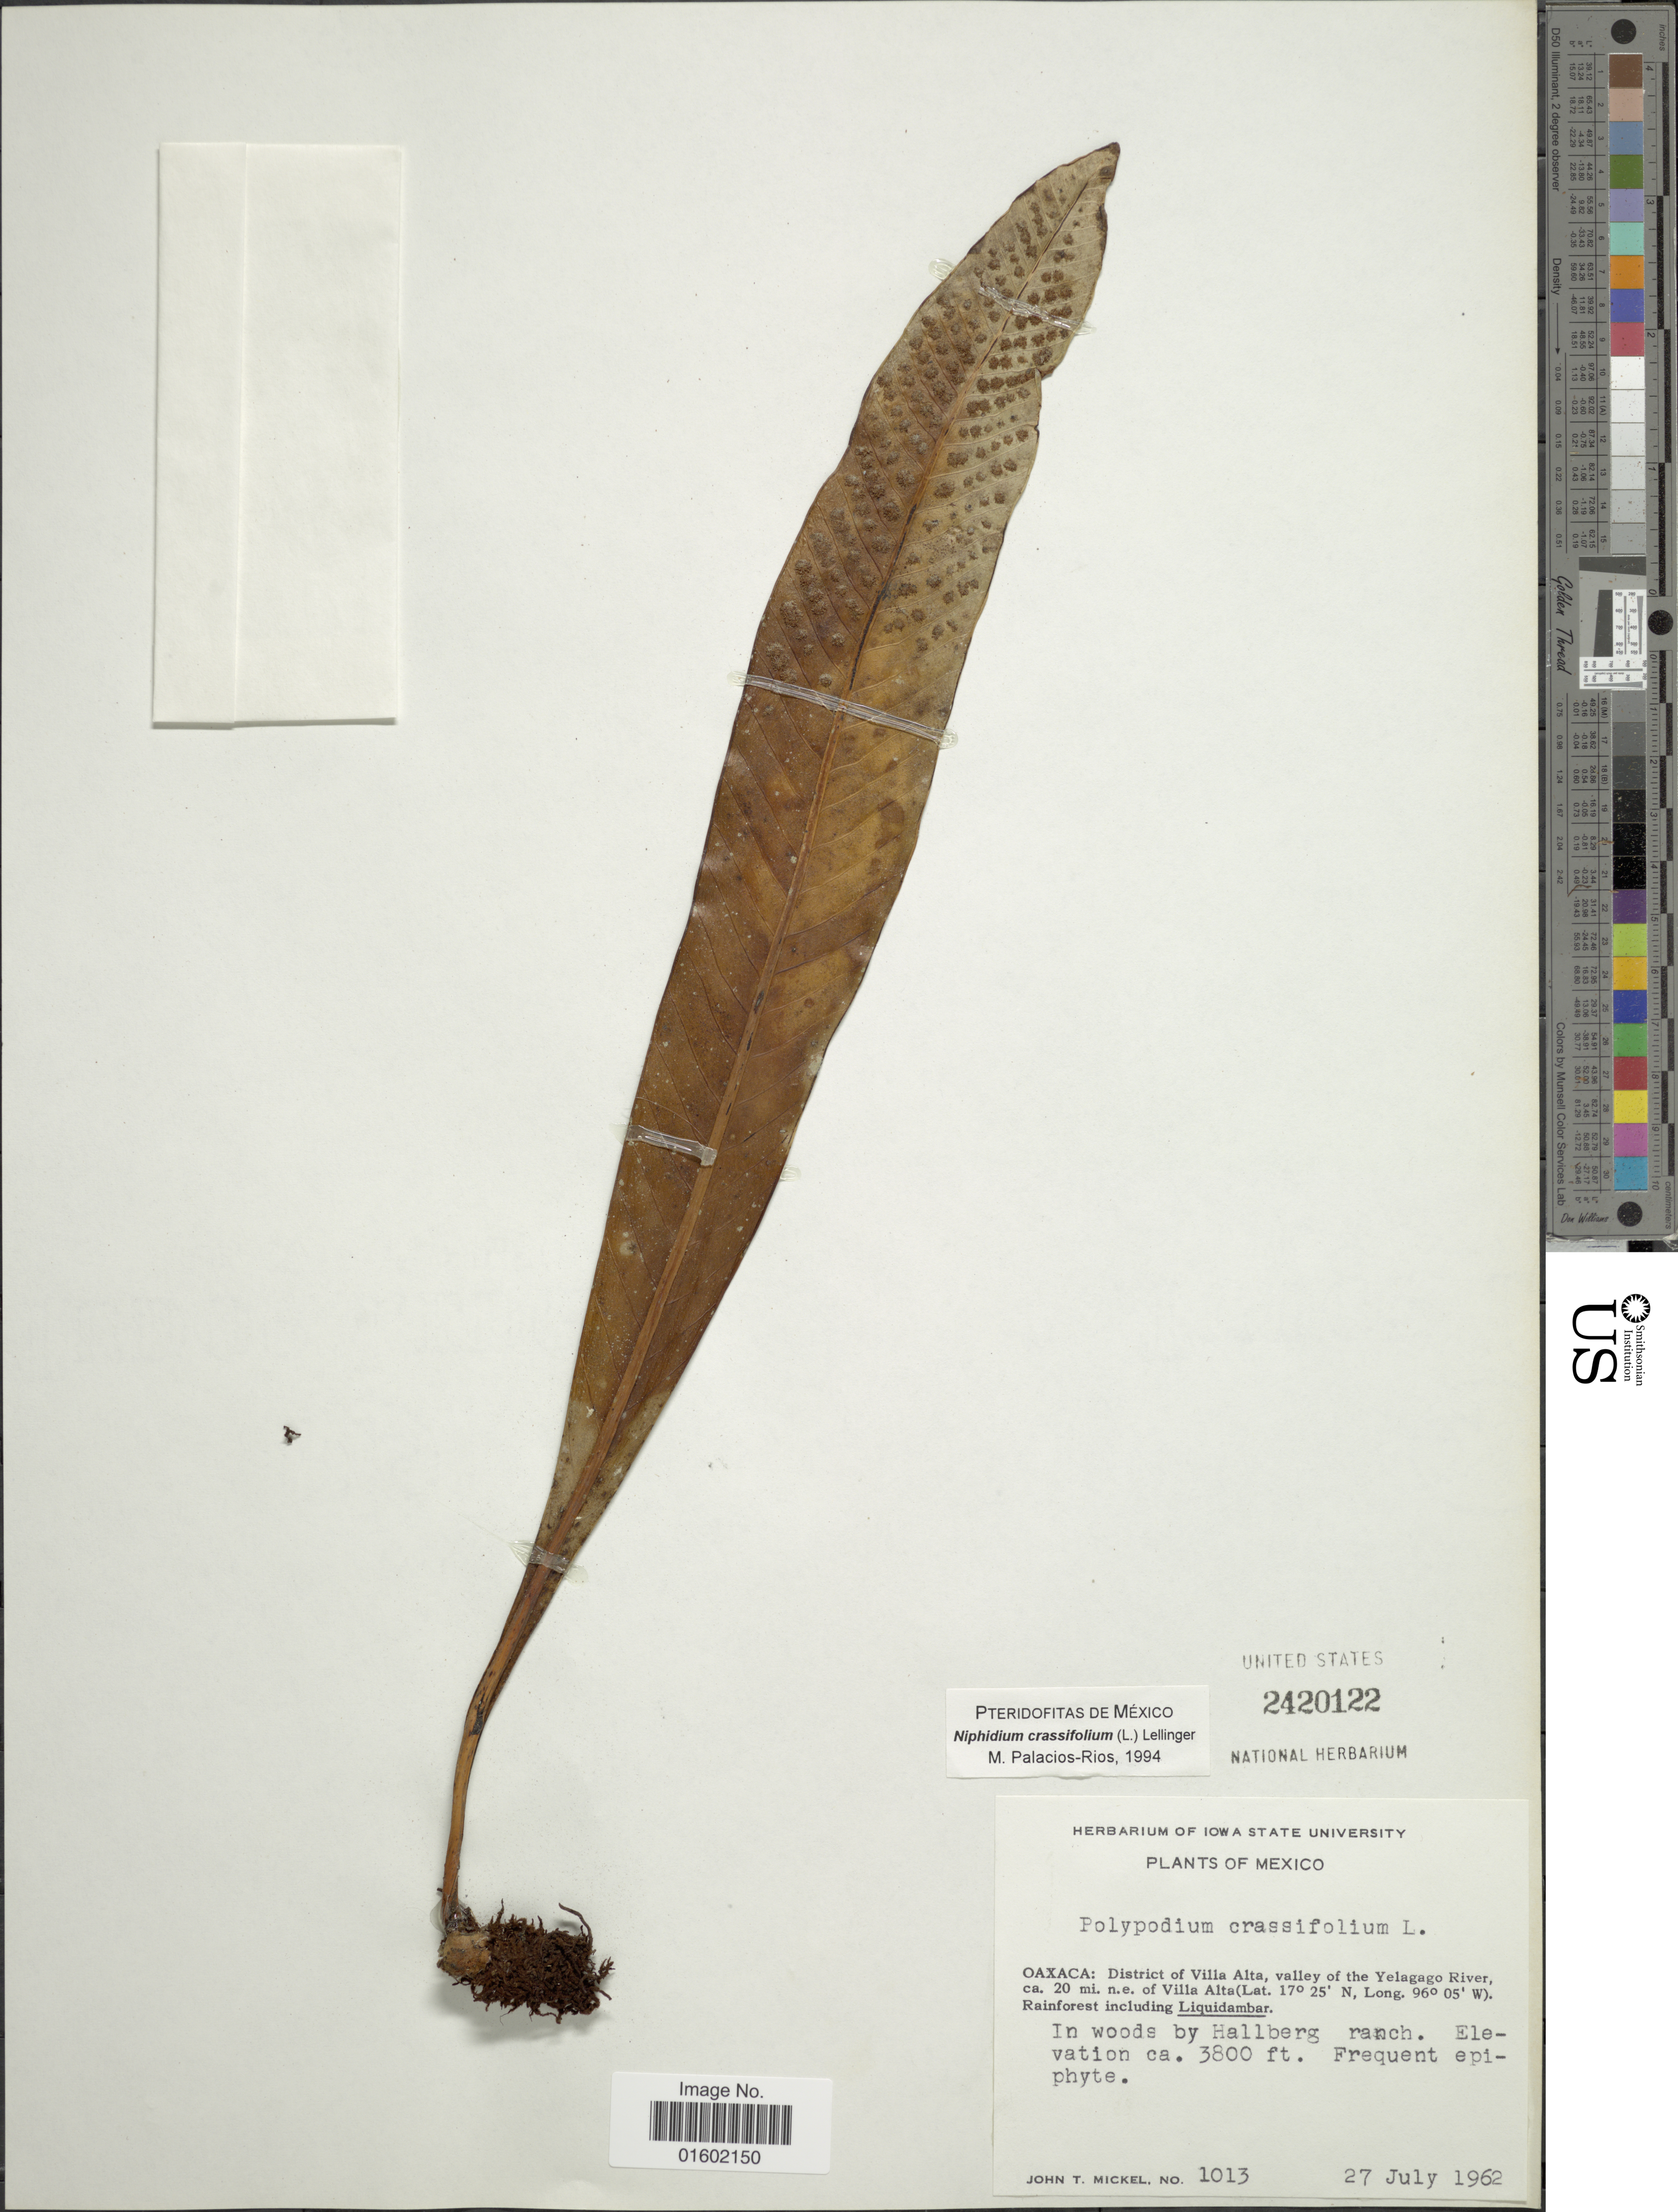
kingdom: Plantae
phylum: Tracheophyta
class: Polypodiopsida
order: Polypodiales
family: Polypodiaceae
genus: Niphidium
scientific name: Niphidium crassifolium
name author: (L.) Lellinger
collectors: J. T. Mickel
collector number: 1013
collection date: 1962-07-27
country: Mexico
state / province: Oaxaca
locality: District of Villa Alta, valley of the yelagago River, ca. 20 mi. n.e. of Villa Alta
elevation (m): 1158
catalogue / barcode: US 2420122